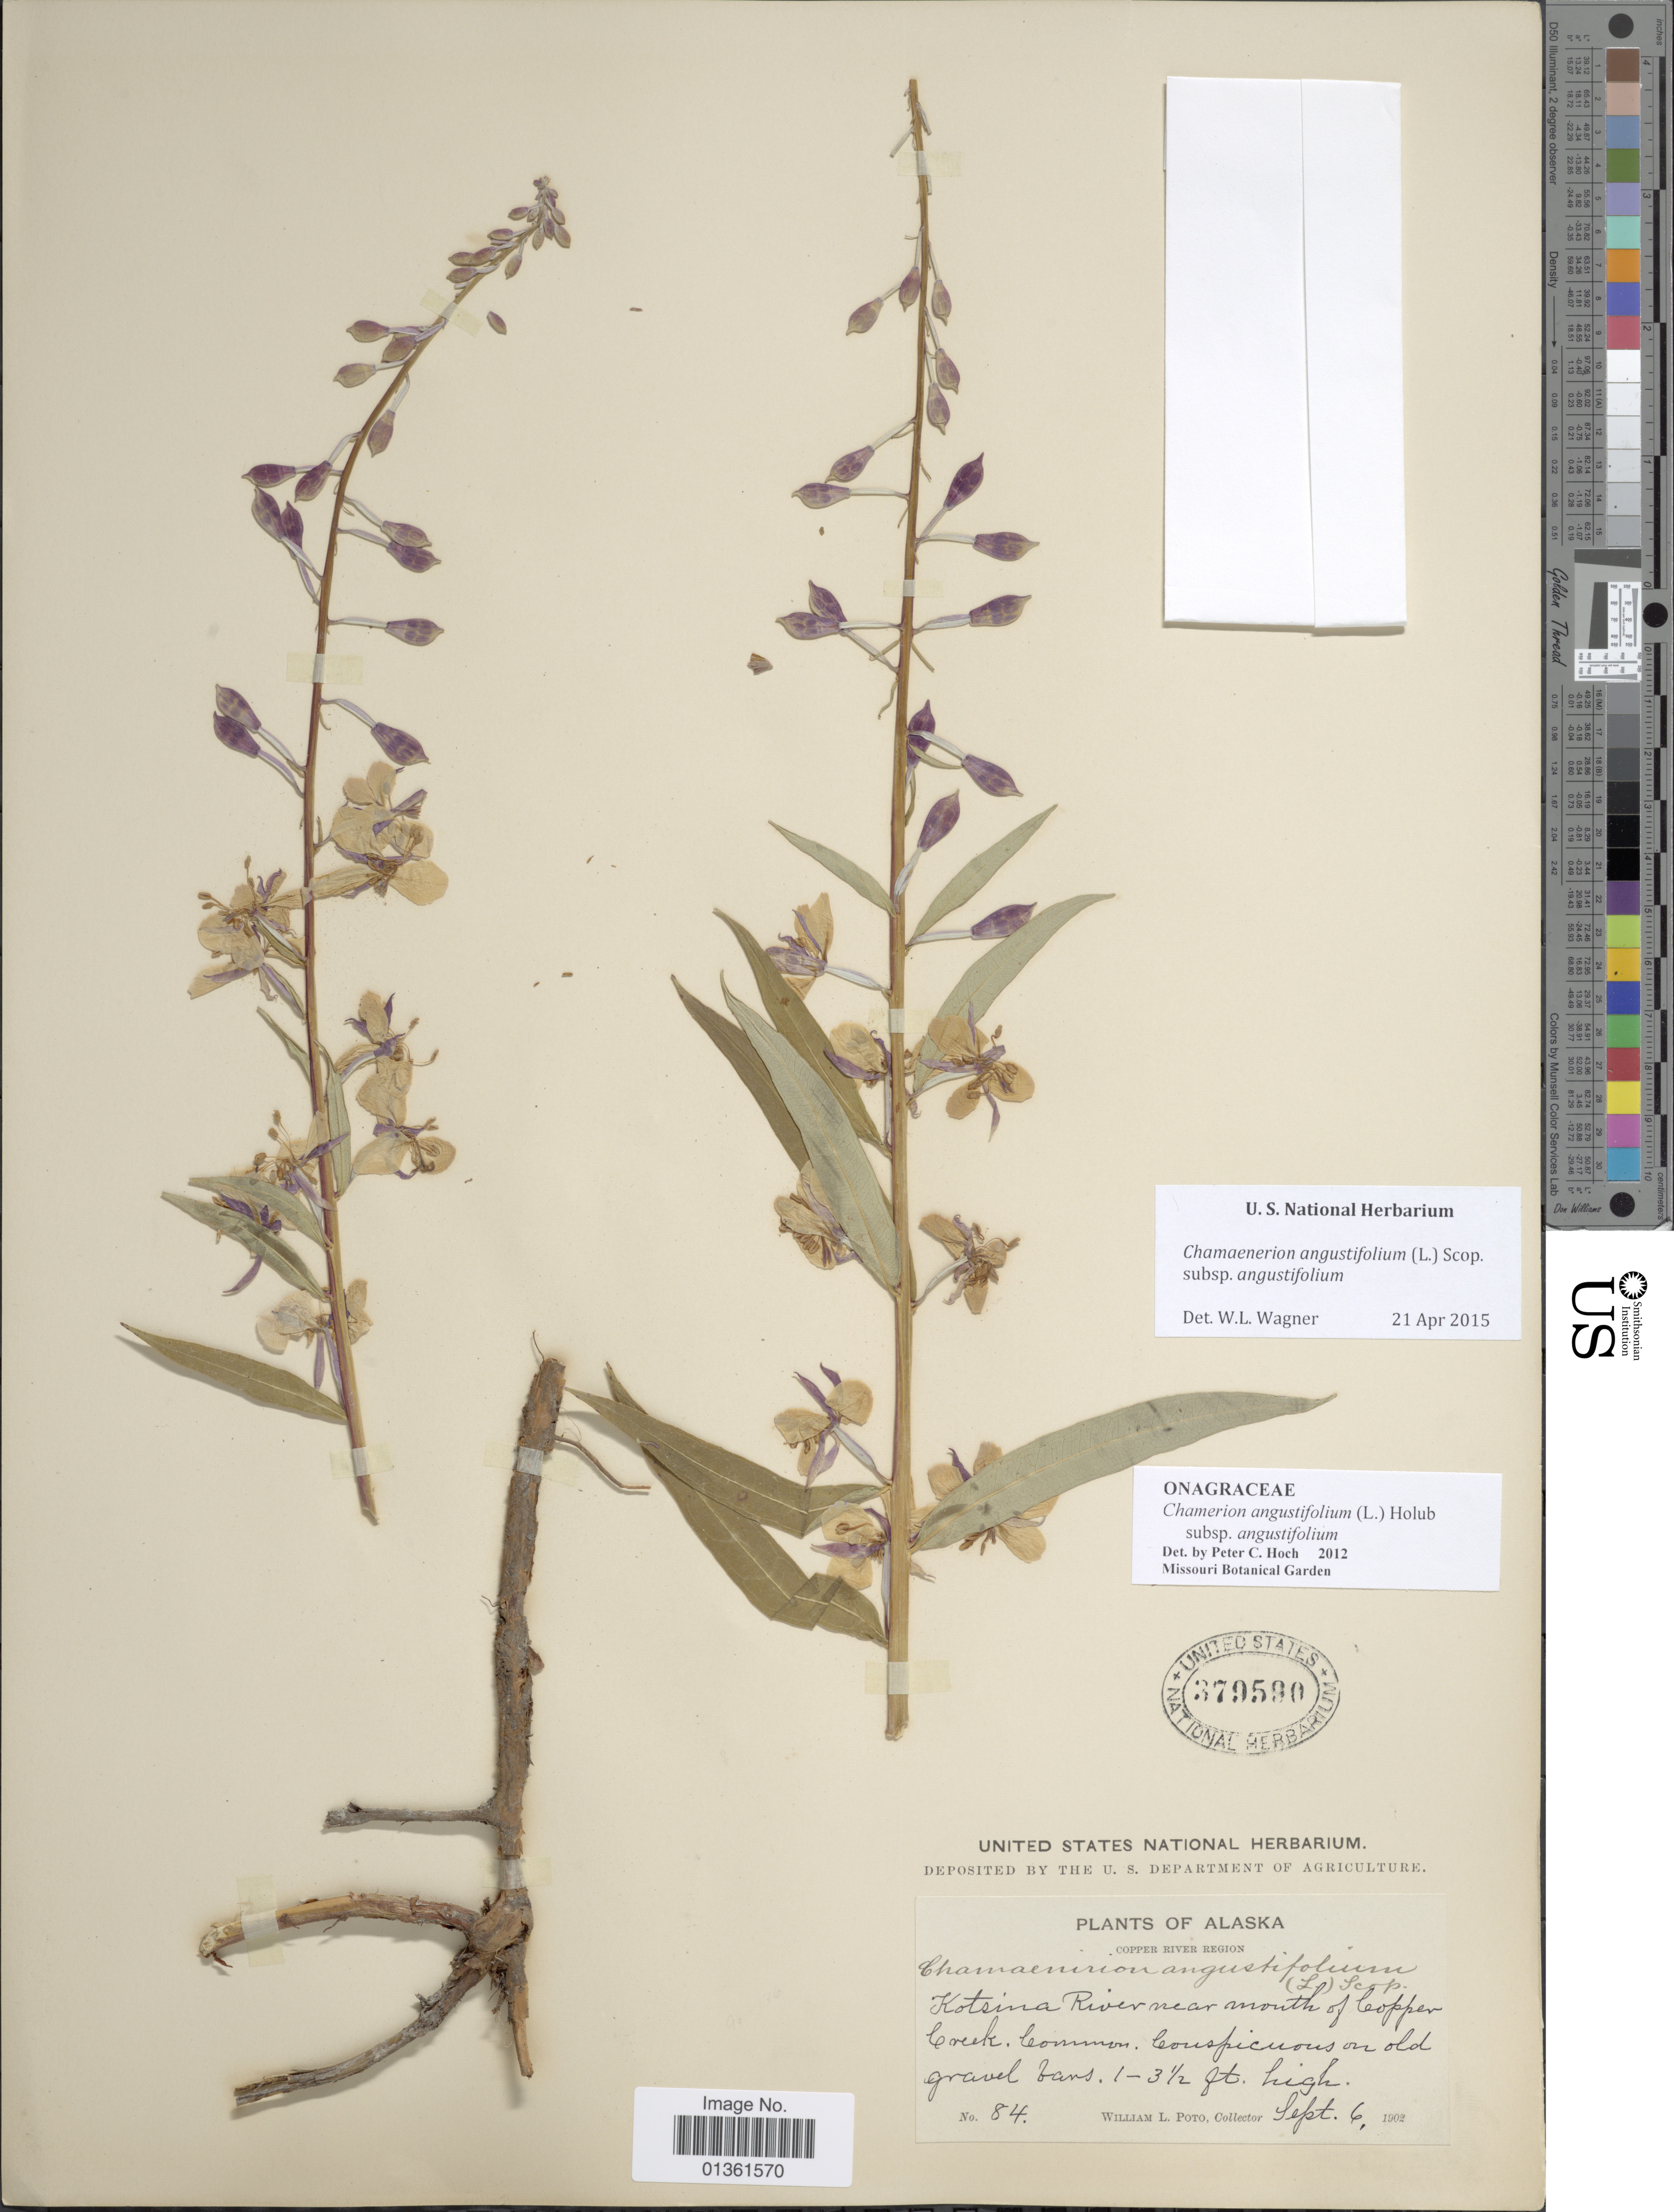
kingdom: Plantae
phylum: Tracheophyta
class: Magnoliopsida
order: Myrtales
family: Onagraceae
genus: Chamaenerion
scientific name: Chamaenerion angustifolium subsp. angustifolium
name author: (L.) Scop.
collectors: W. Poto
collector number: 84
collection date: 1902-09-06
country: United States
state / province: Alaska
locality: Copper River Region. Kotsina River near mouth of Copper Creek.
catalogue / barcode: US 379590